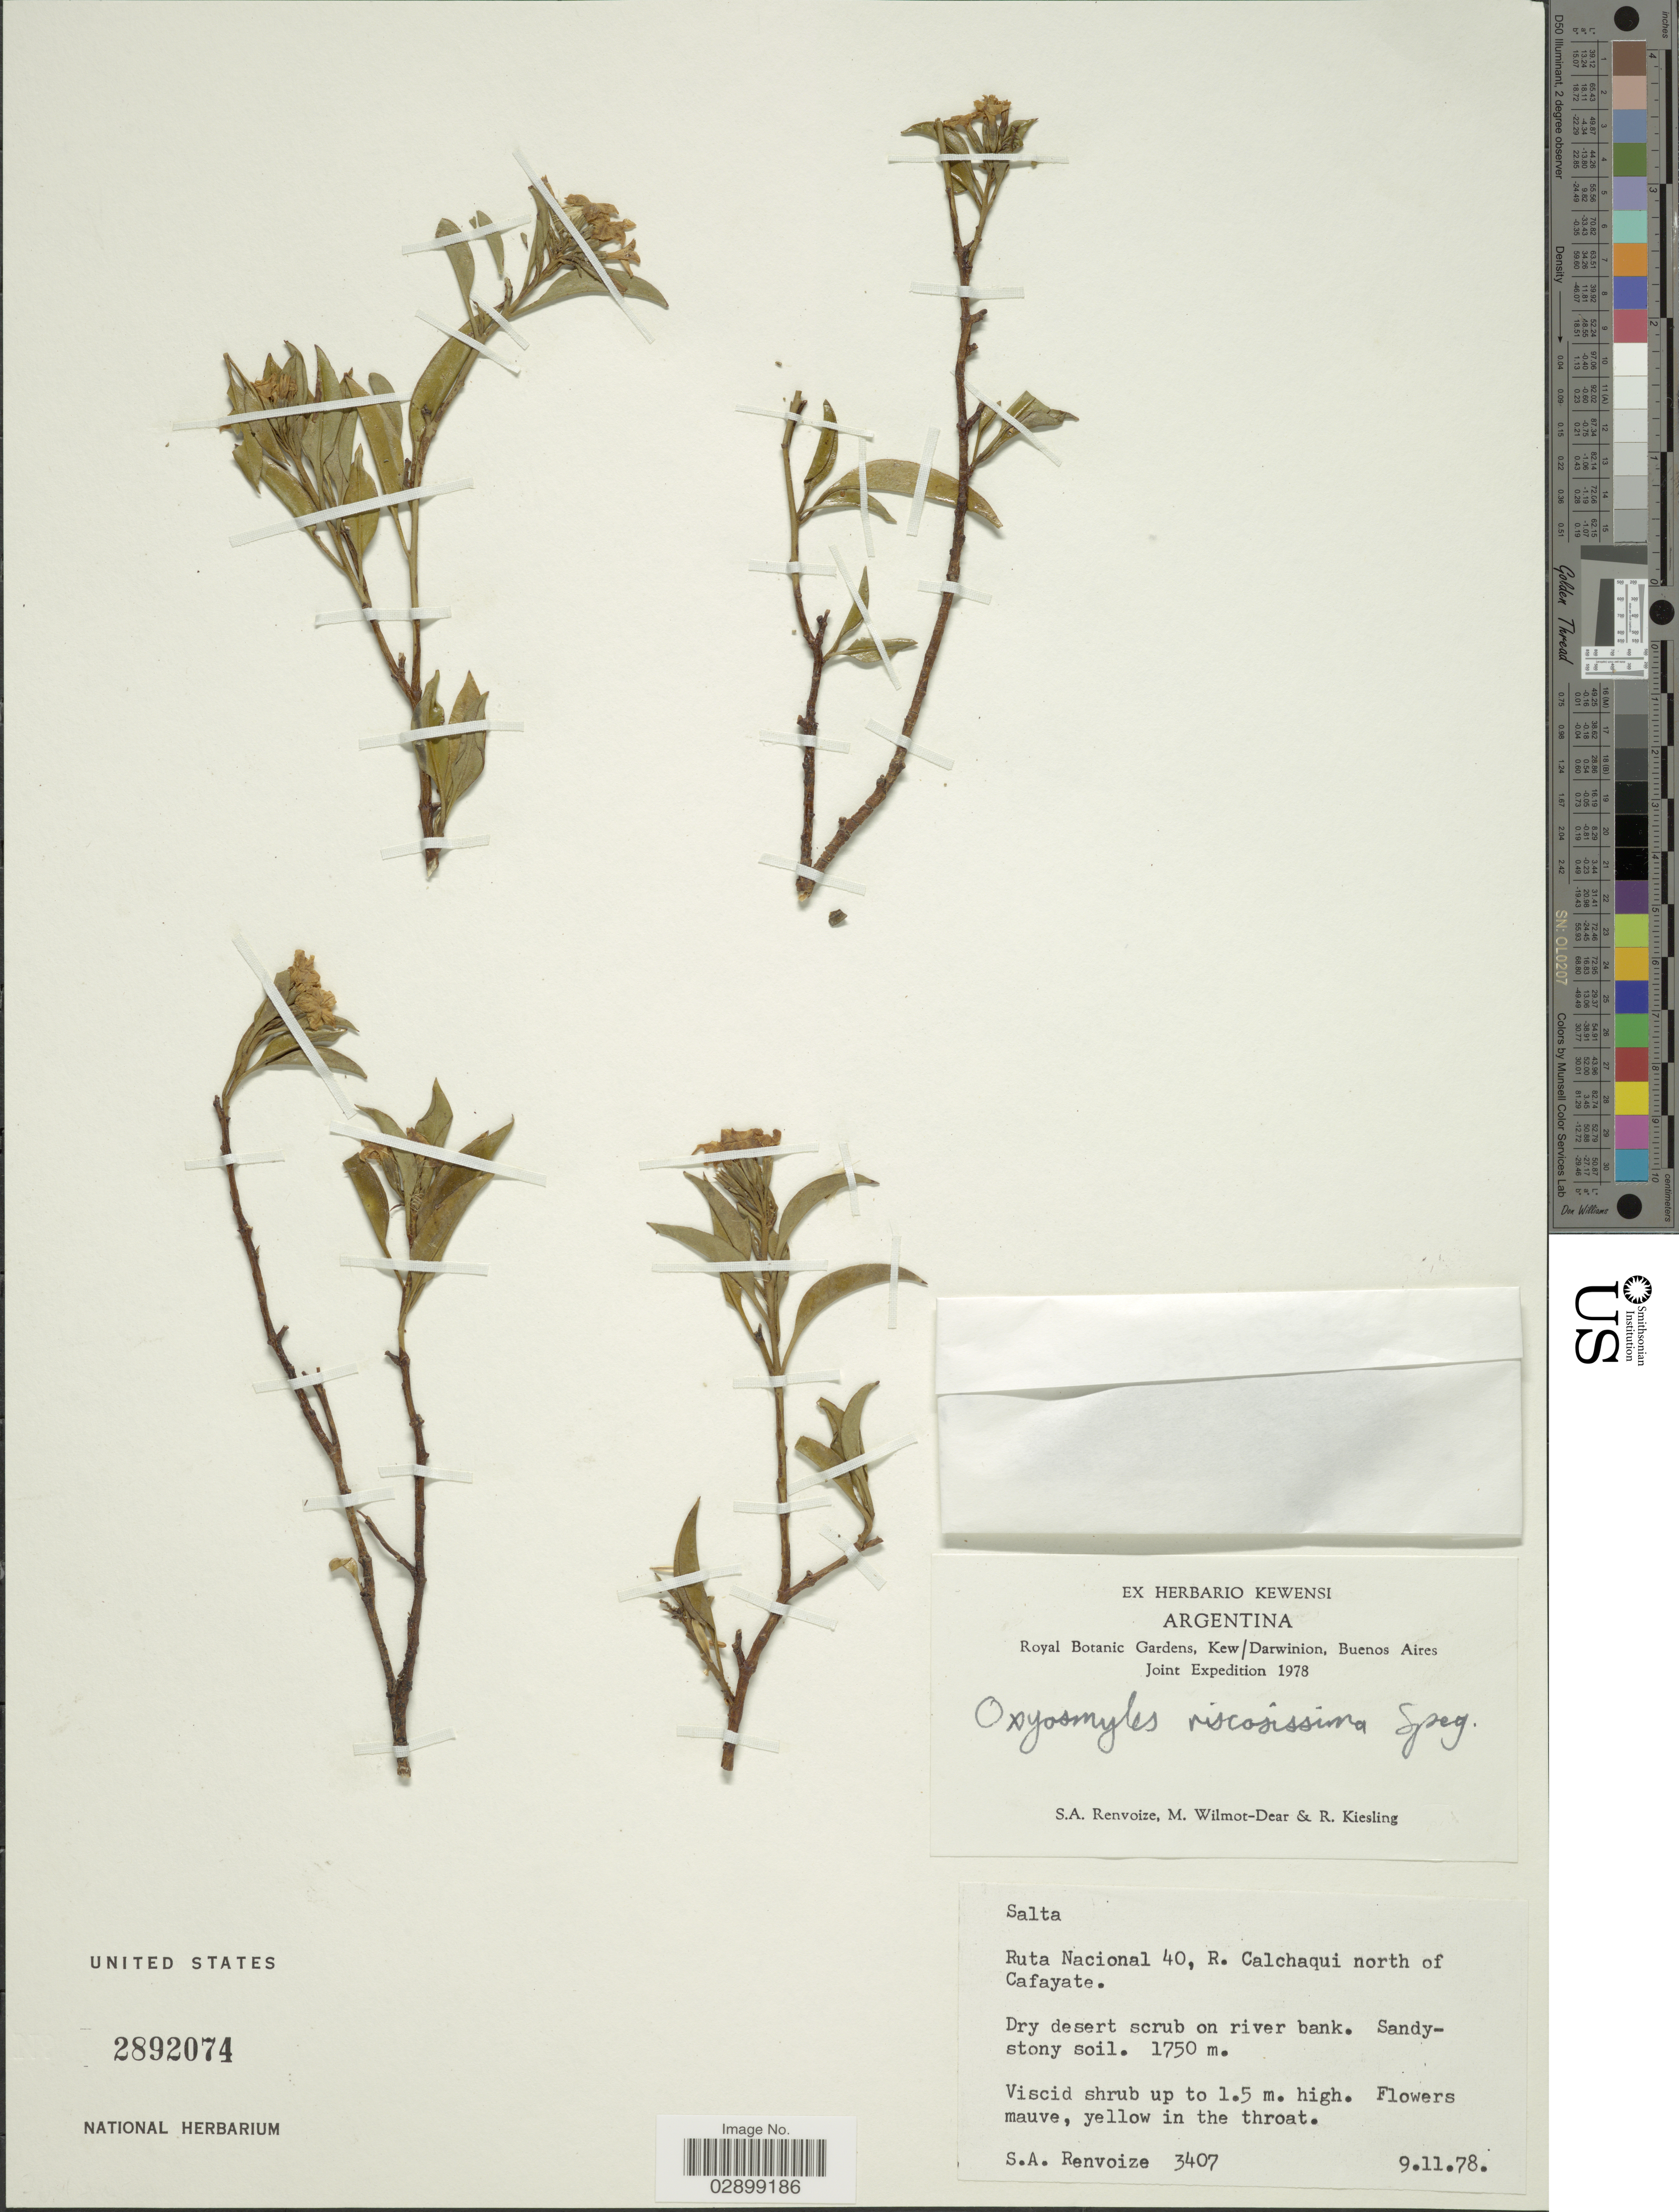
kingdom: Plantae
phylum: Tracheophyta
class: Magnoliopsida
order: Boraginales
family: Heliotropiaceae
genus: Ixorhea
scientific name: Ixorhea tschudiana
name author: Fenzl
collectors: S. A. Renvoize, M. Wilmot-Dear & R. Kiesling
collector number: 3407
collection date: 1978-11-09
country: Argentina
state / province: Salta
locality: Ruta Nacional 40, R. Calchaqui north of Cafayate.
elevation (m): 1750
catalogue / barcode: US 2892074